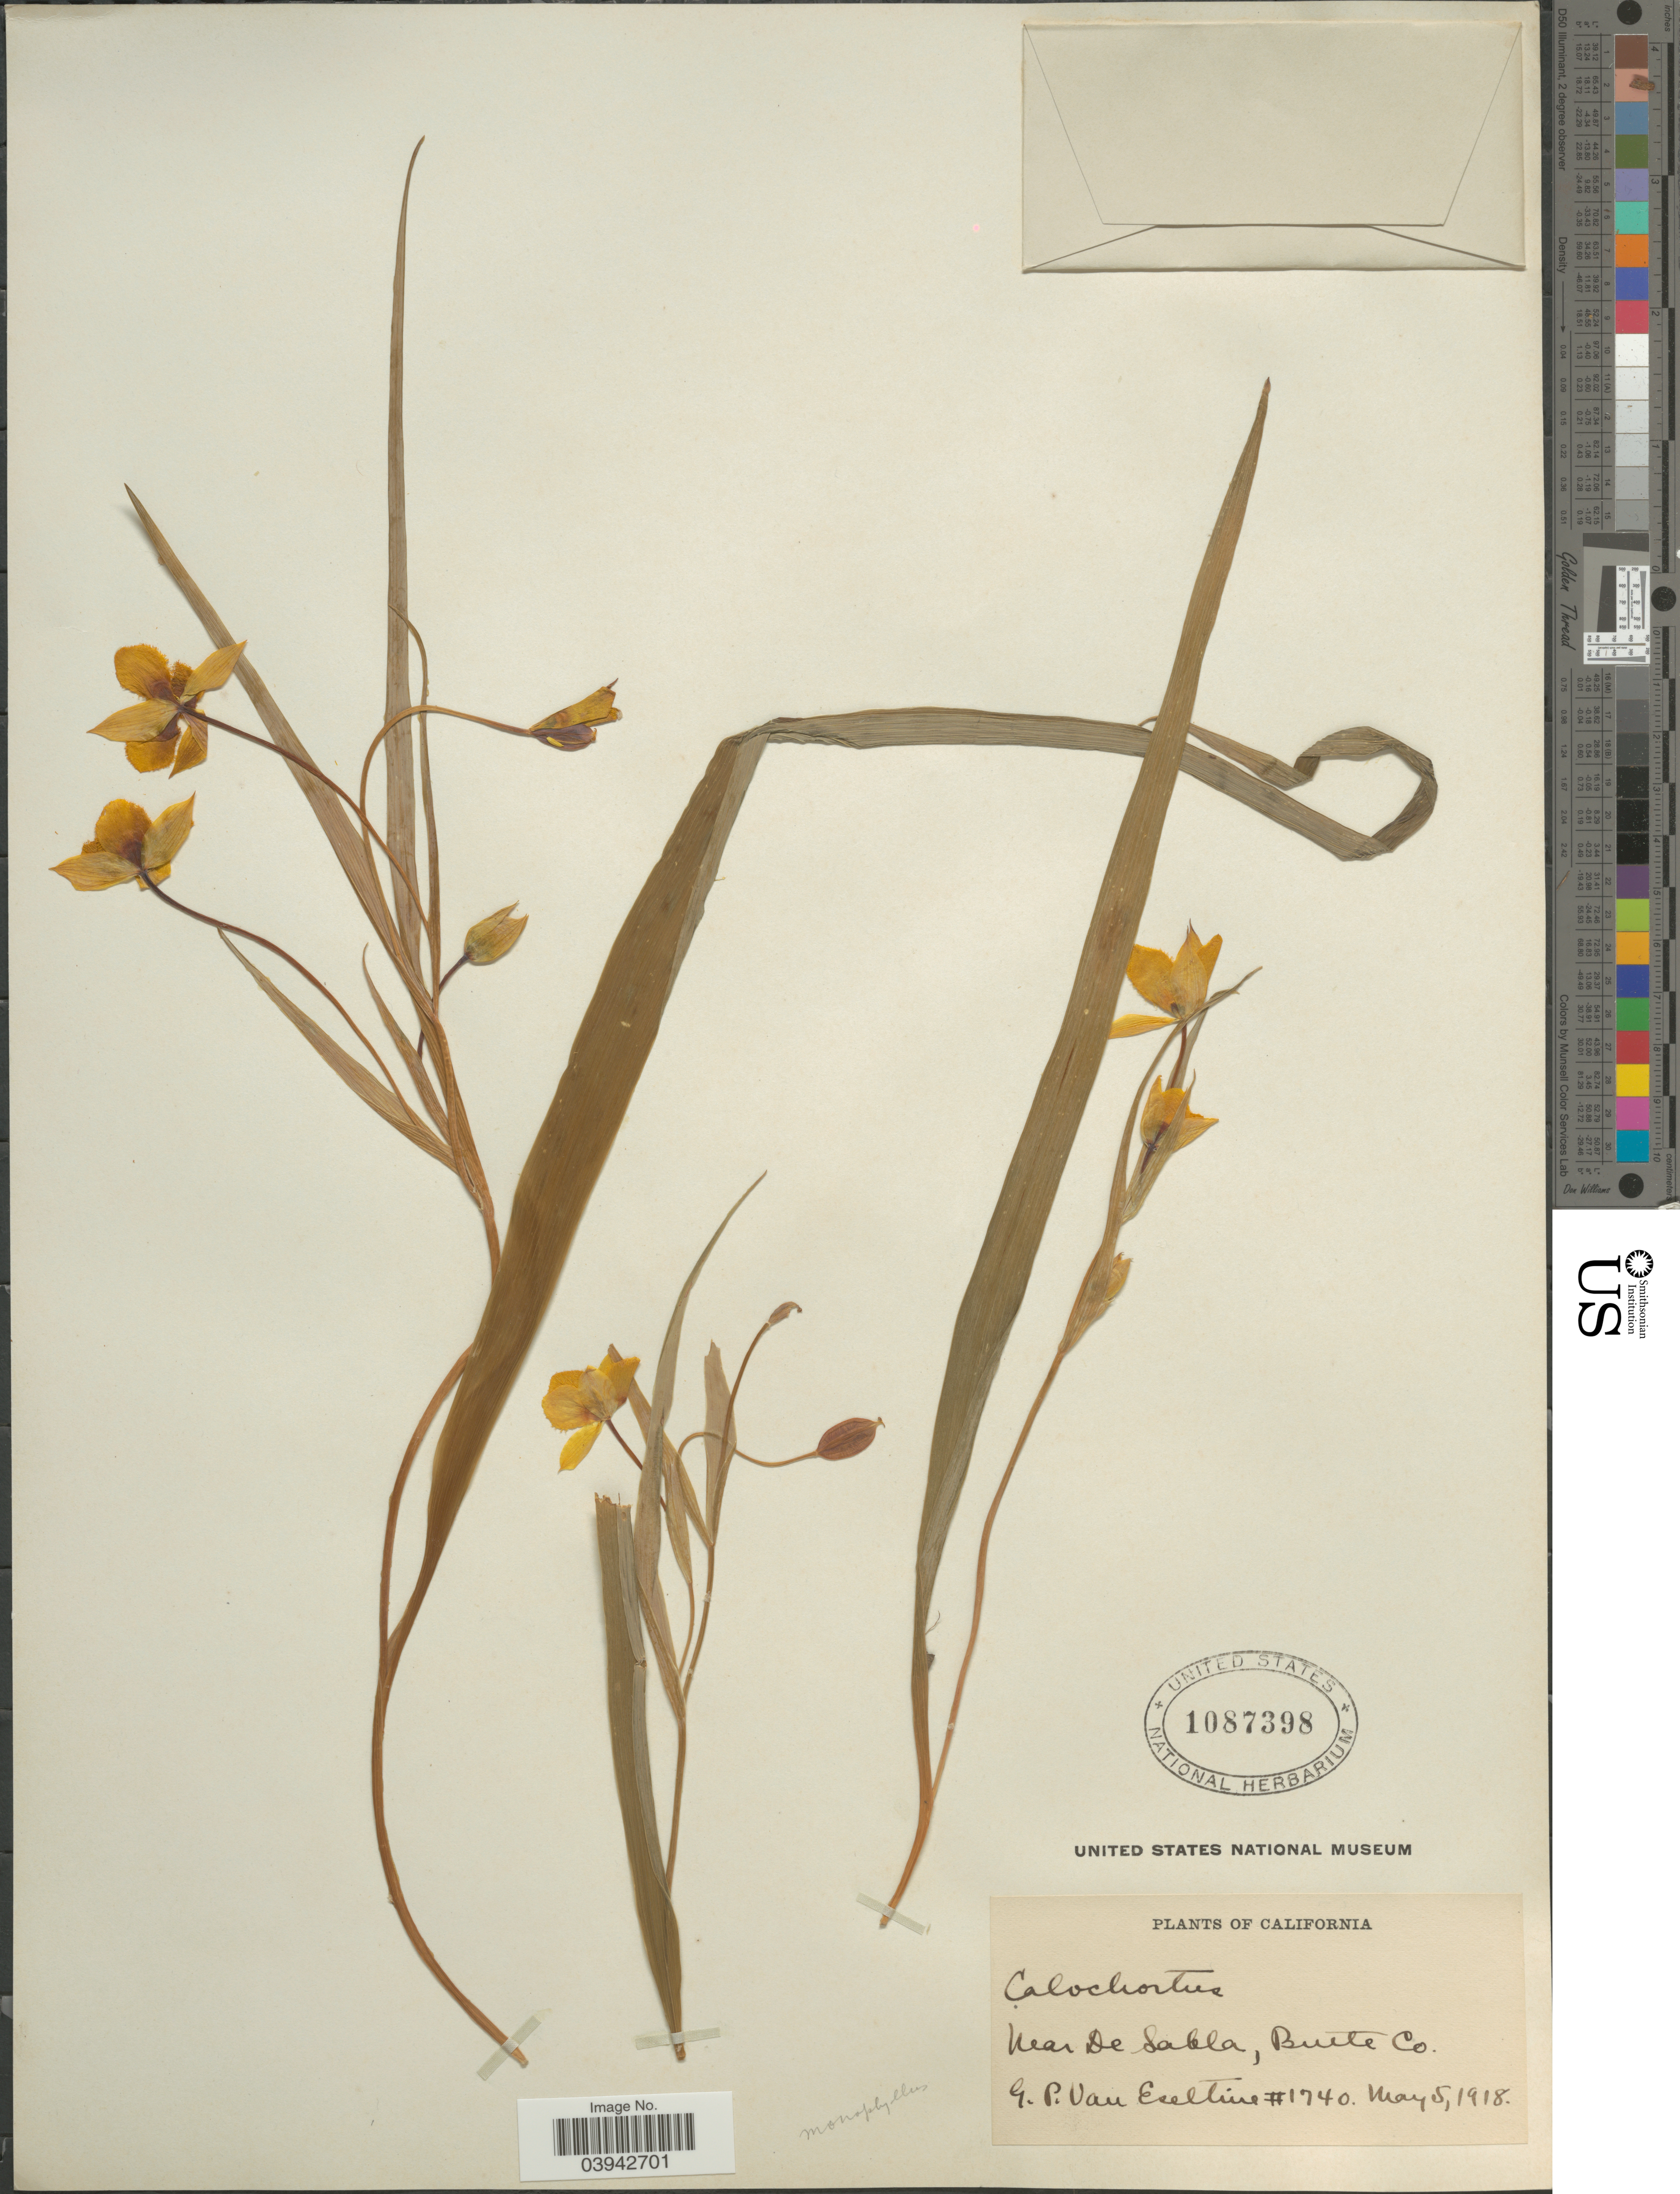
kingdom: Plantae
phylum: Tracheophyta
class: Liliopsida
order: Liliales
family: Liliaceae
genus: Calochortus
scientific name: Calochortus monophyllus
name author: (Lindl.) Lem.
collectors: G. P. Van Eseltine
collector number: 1740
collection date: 1918-05-05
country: United States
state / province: California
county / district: Butte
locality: Near De Sabla, Butte Co.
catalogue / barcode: US 1087398